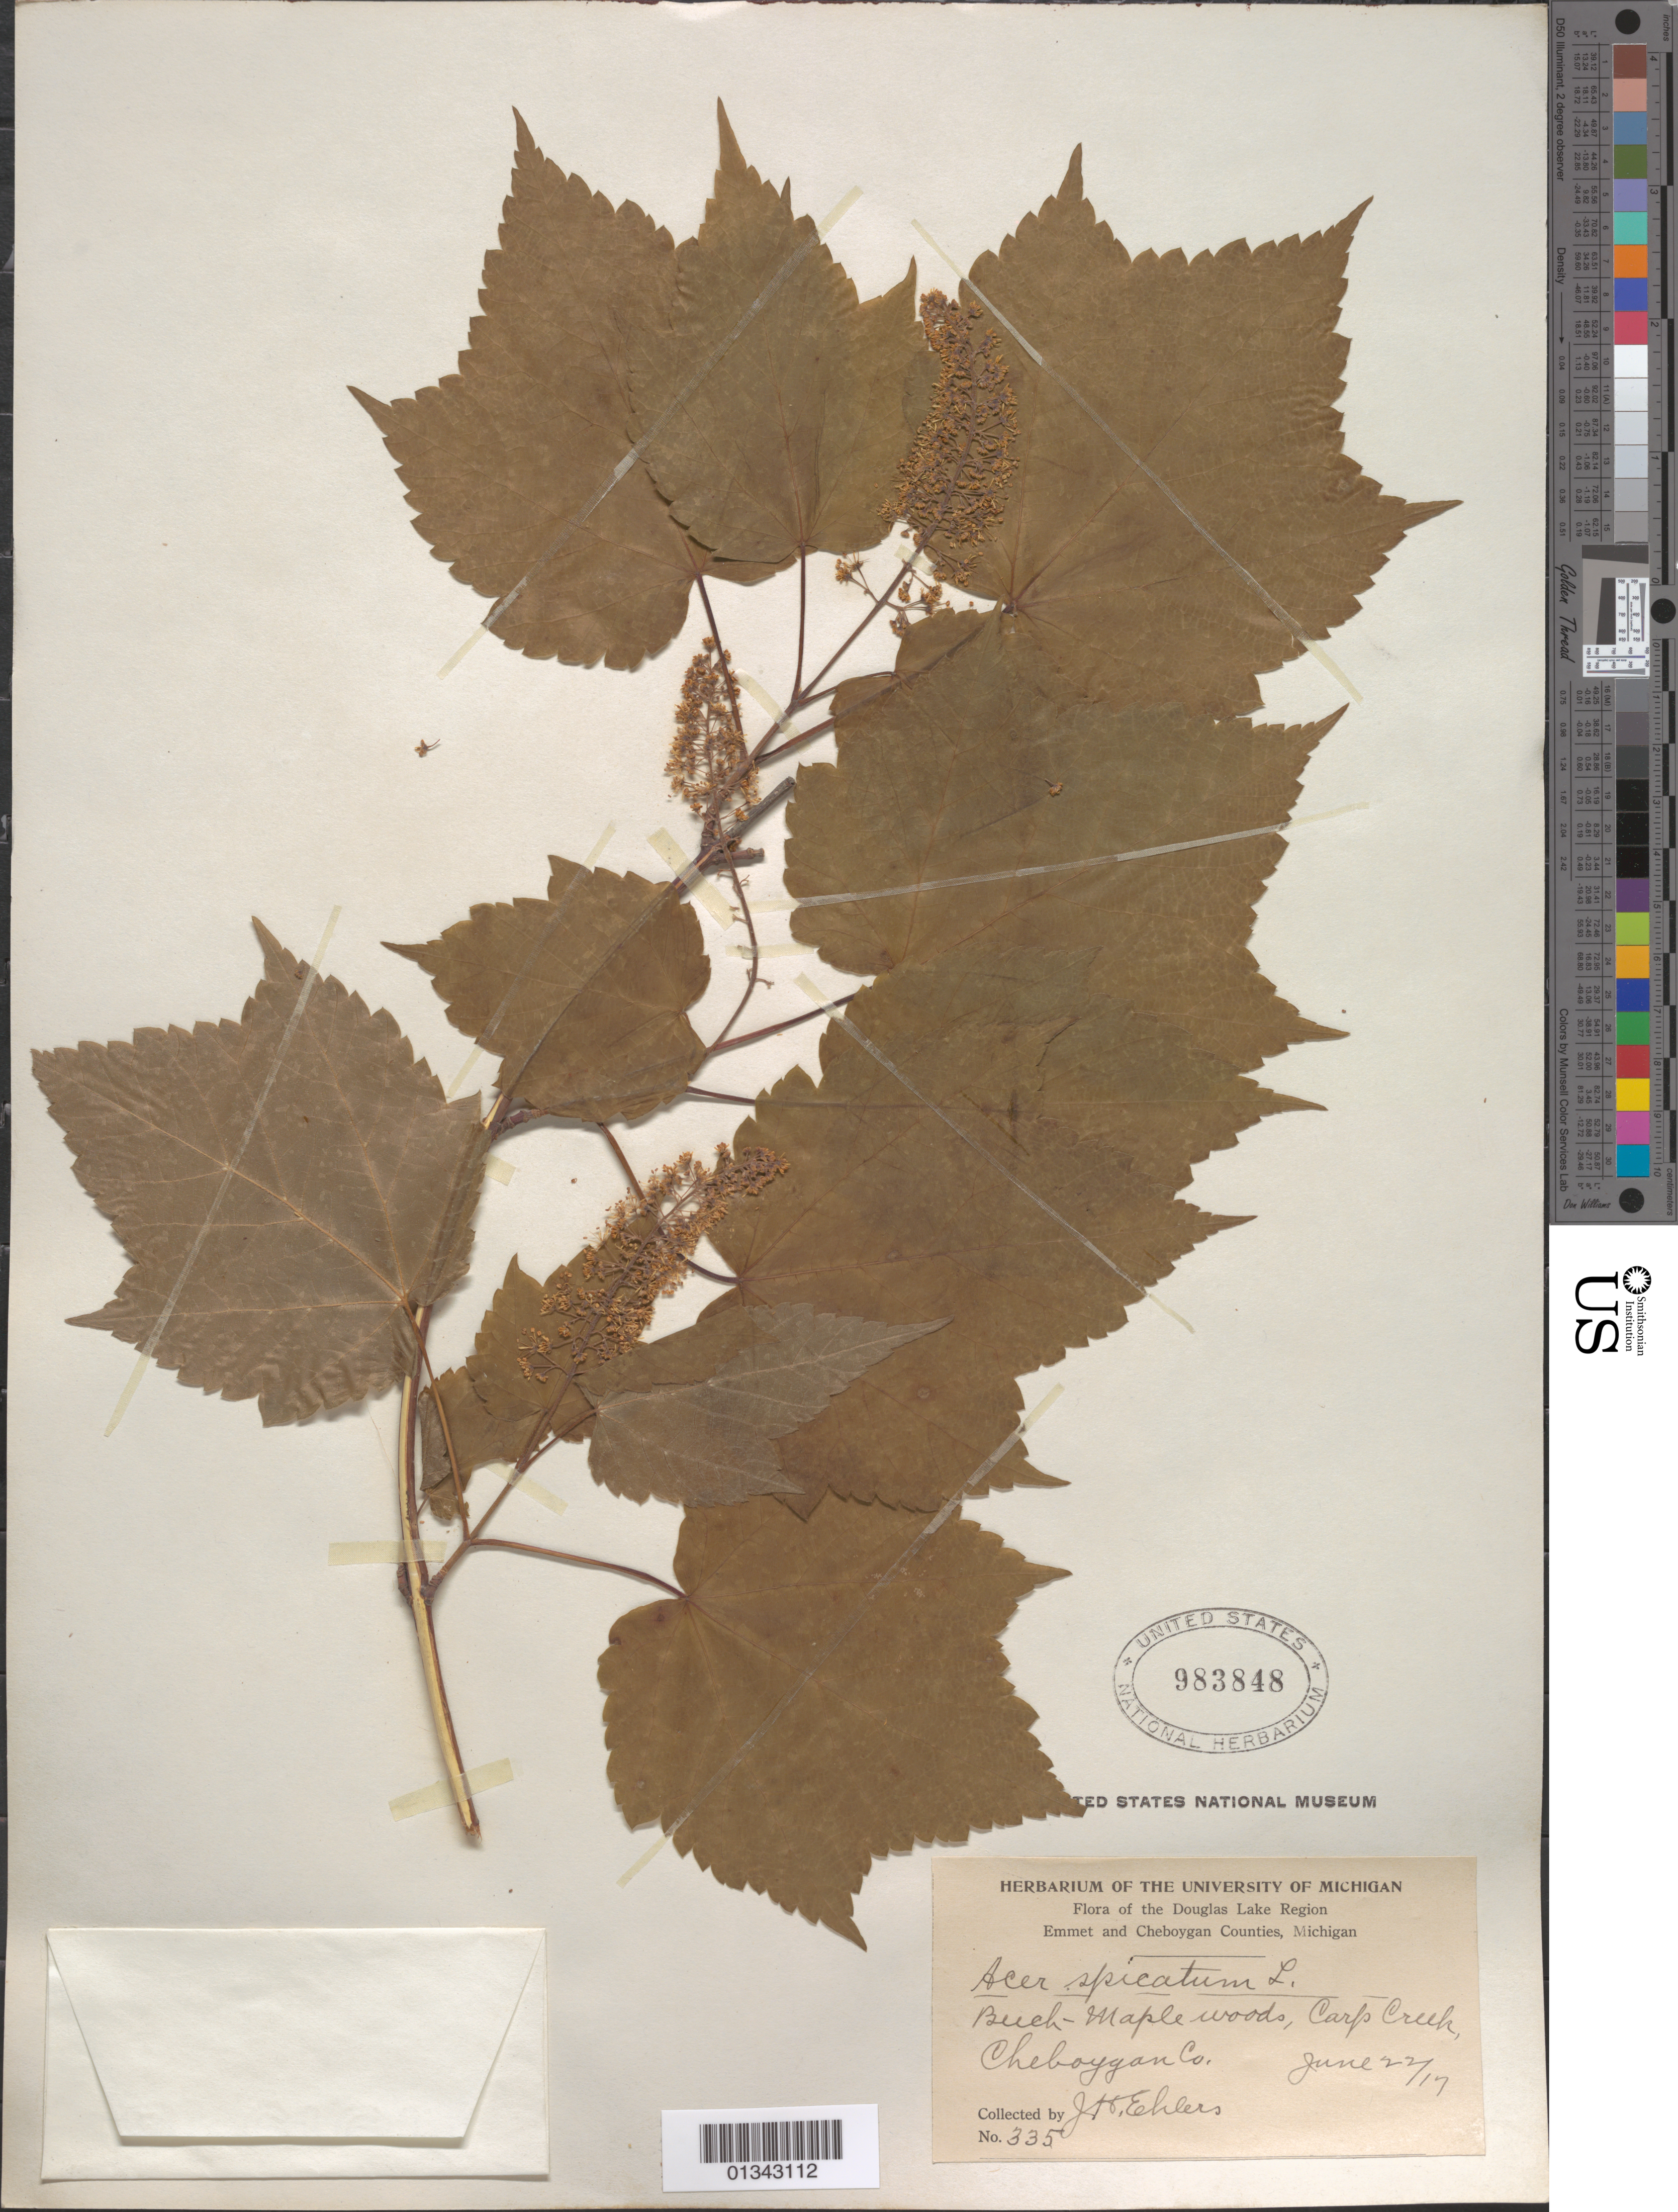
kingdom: Plantae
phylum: Tracheophyta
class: Magnoliopsida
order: Sapindales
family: Sapindaceae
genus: Acer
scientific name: Acer spicatum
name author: Lam.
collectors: J. H. Ehlers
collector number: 335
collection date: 1917-06-22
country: United States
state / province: Michigan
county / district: Cheboygan County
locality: Cheboygan County, Carp Creek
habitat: Beech-Maple woods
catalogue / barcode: US 983848